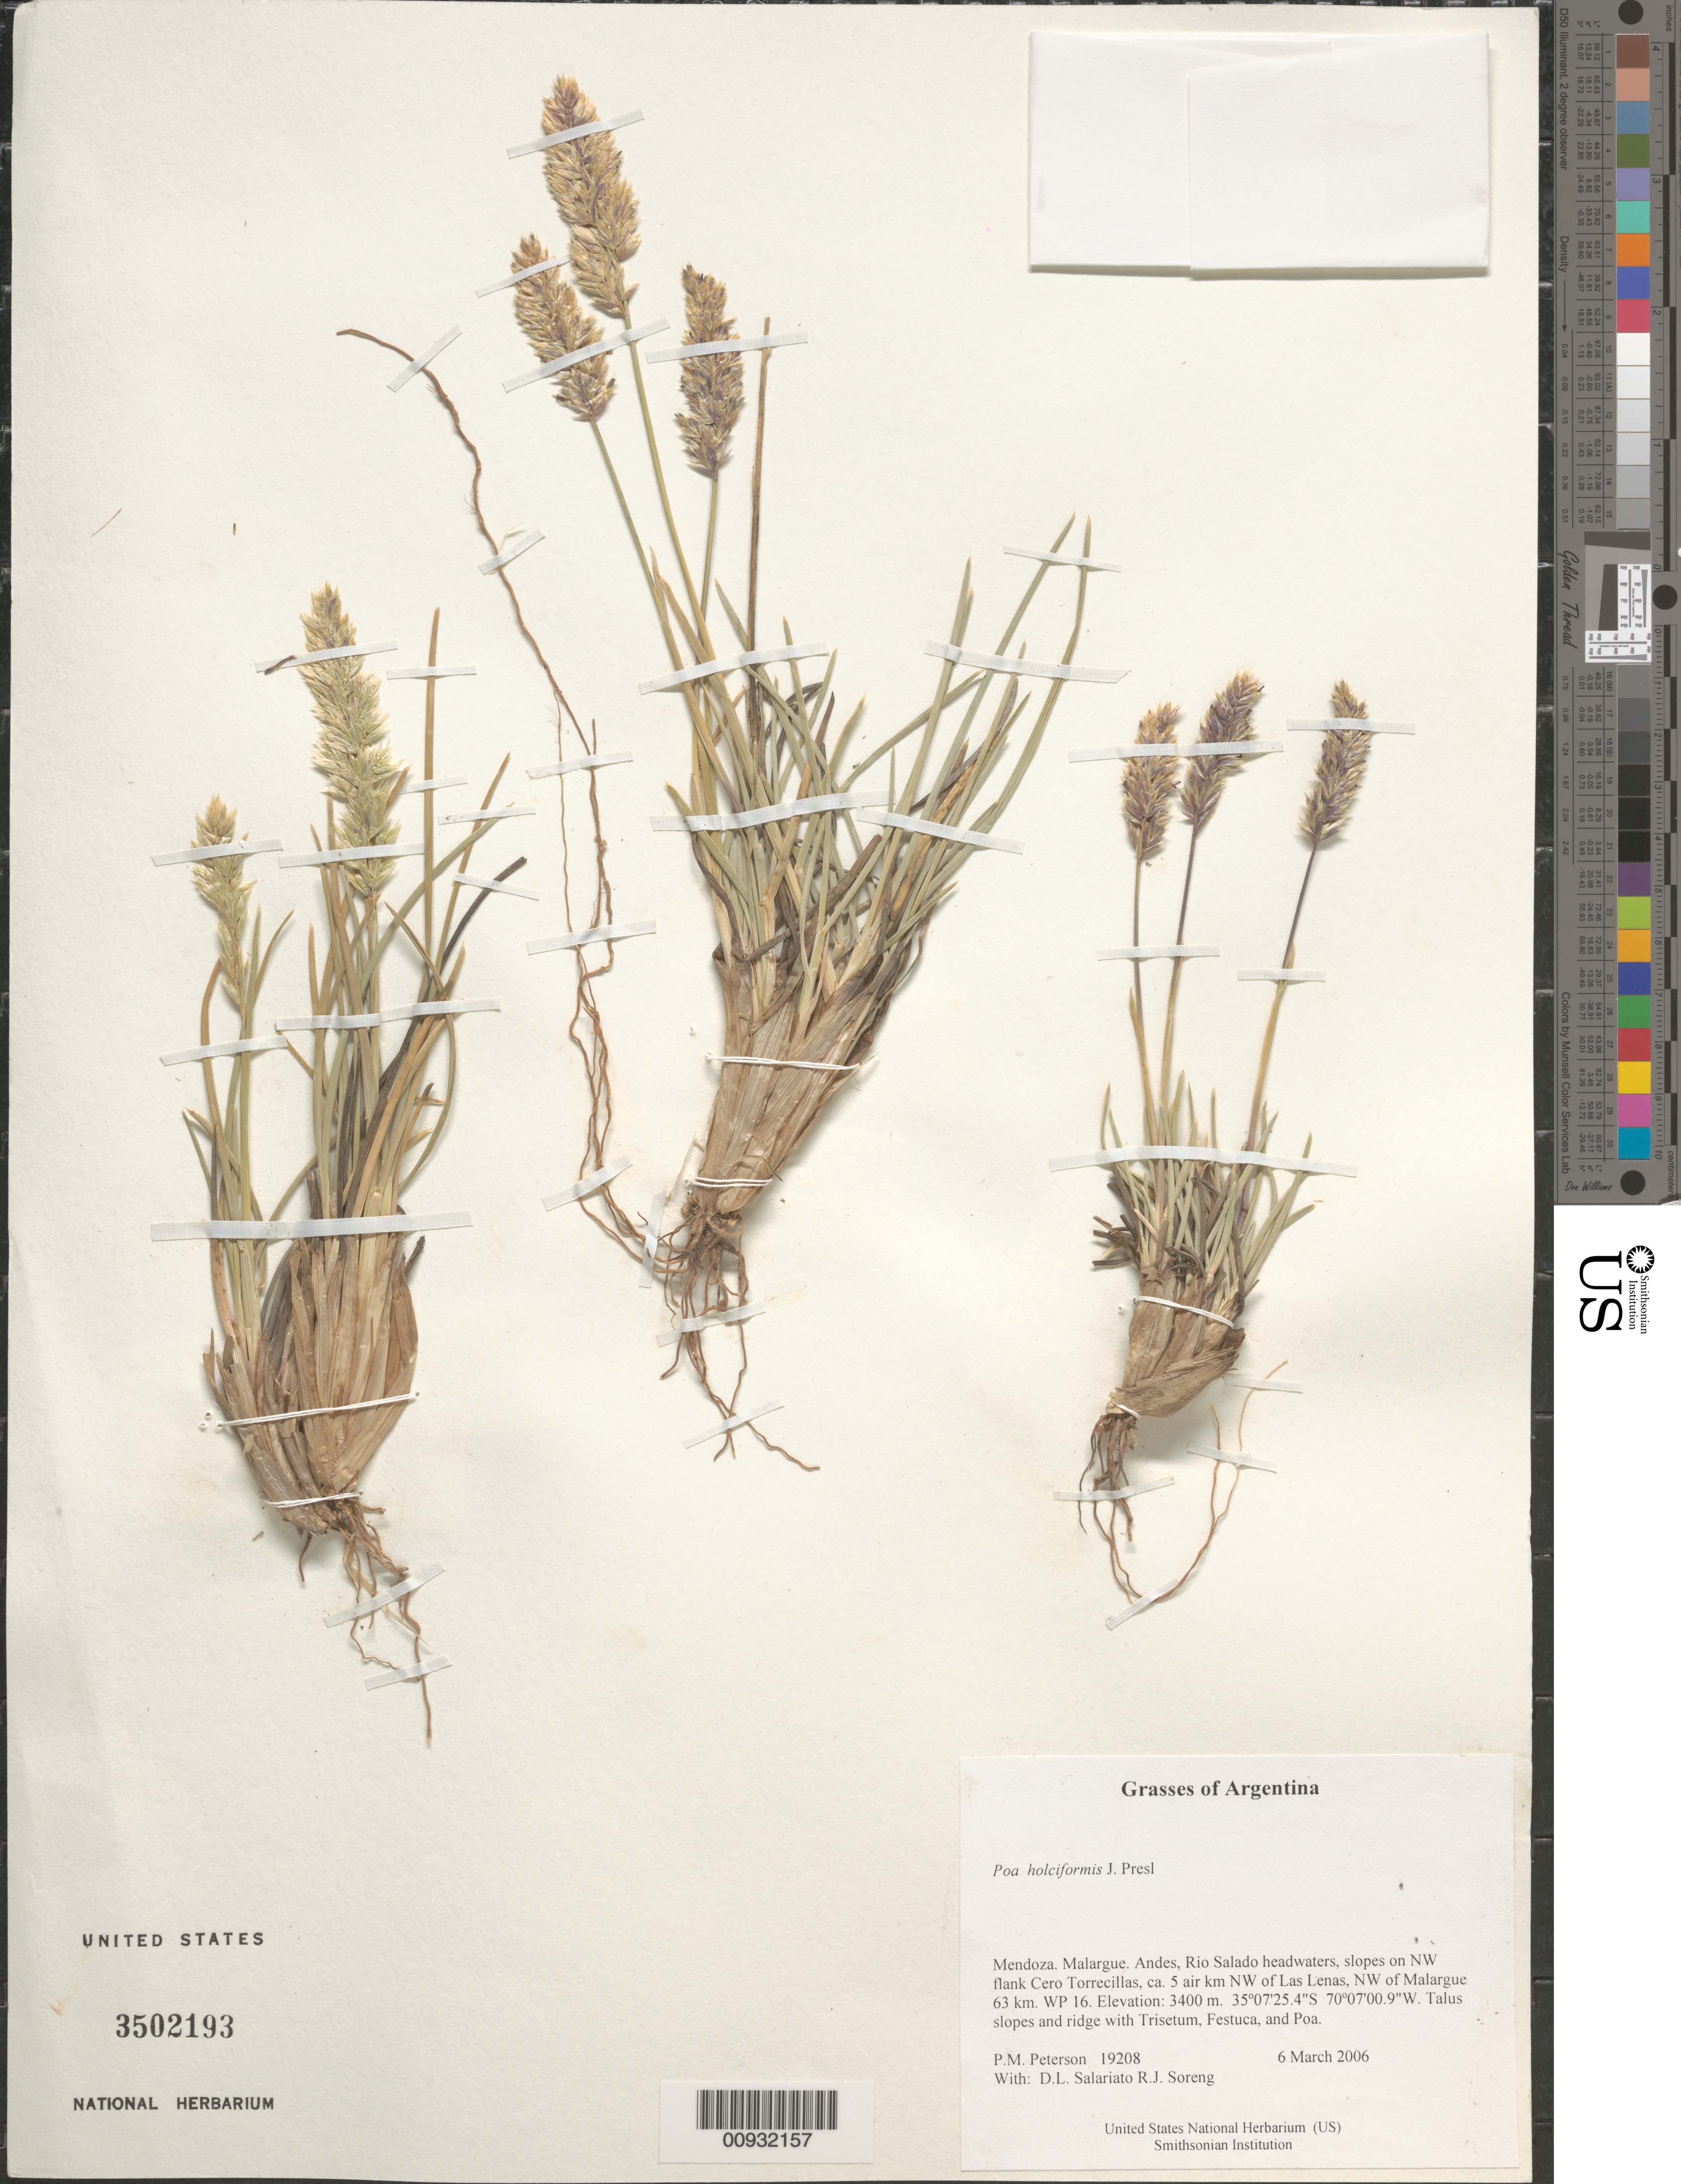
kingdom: Plantae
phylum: Tracheophyta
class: Liliopsida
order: Poales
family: Poaceae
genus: Poa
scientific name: Poa holciformis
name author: J. Presl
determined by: Soreng, Robert J., Research Associate (BOT), Smithsonian Institution - National Museum of Natural History (UNITED STATES)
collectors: P. M. Peterson, R. J. Soreng, D. Salariato & A. Panizza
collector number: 19208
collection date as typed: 06 Mar 2006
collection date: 2006-03-06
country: Argentina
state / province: Mendoza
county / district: Malargue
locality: Andes, Rio Salado headwaters, slopes on NW flank Cero Torrecillas, ca. 5 air km NW of Las Lenas, NW of Malargue 63 km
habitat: Talus slopes and ridge with Trisetum, Festuca, and Poa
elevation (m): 3400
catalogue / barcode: US 3502193